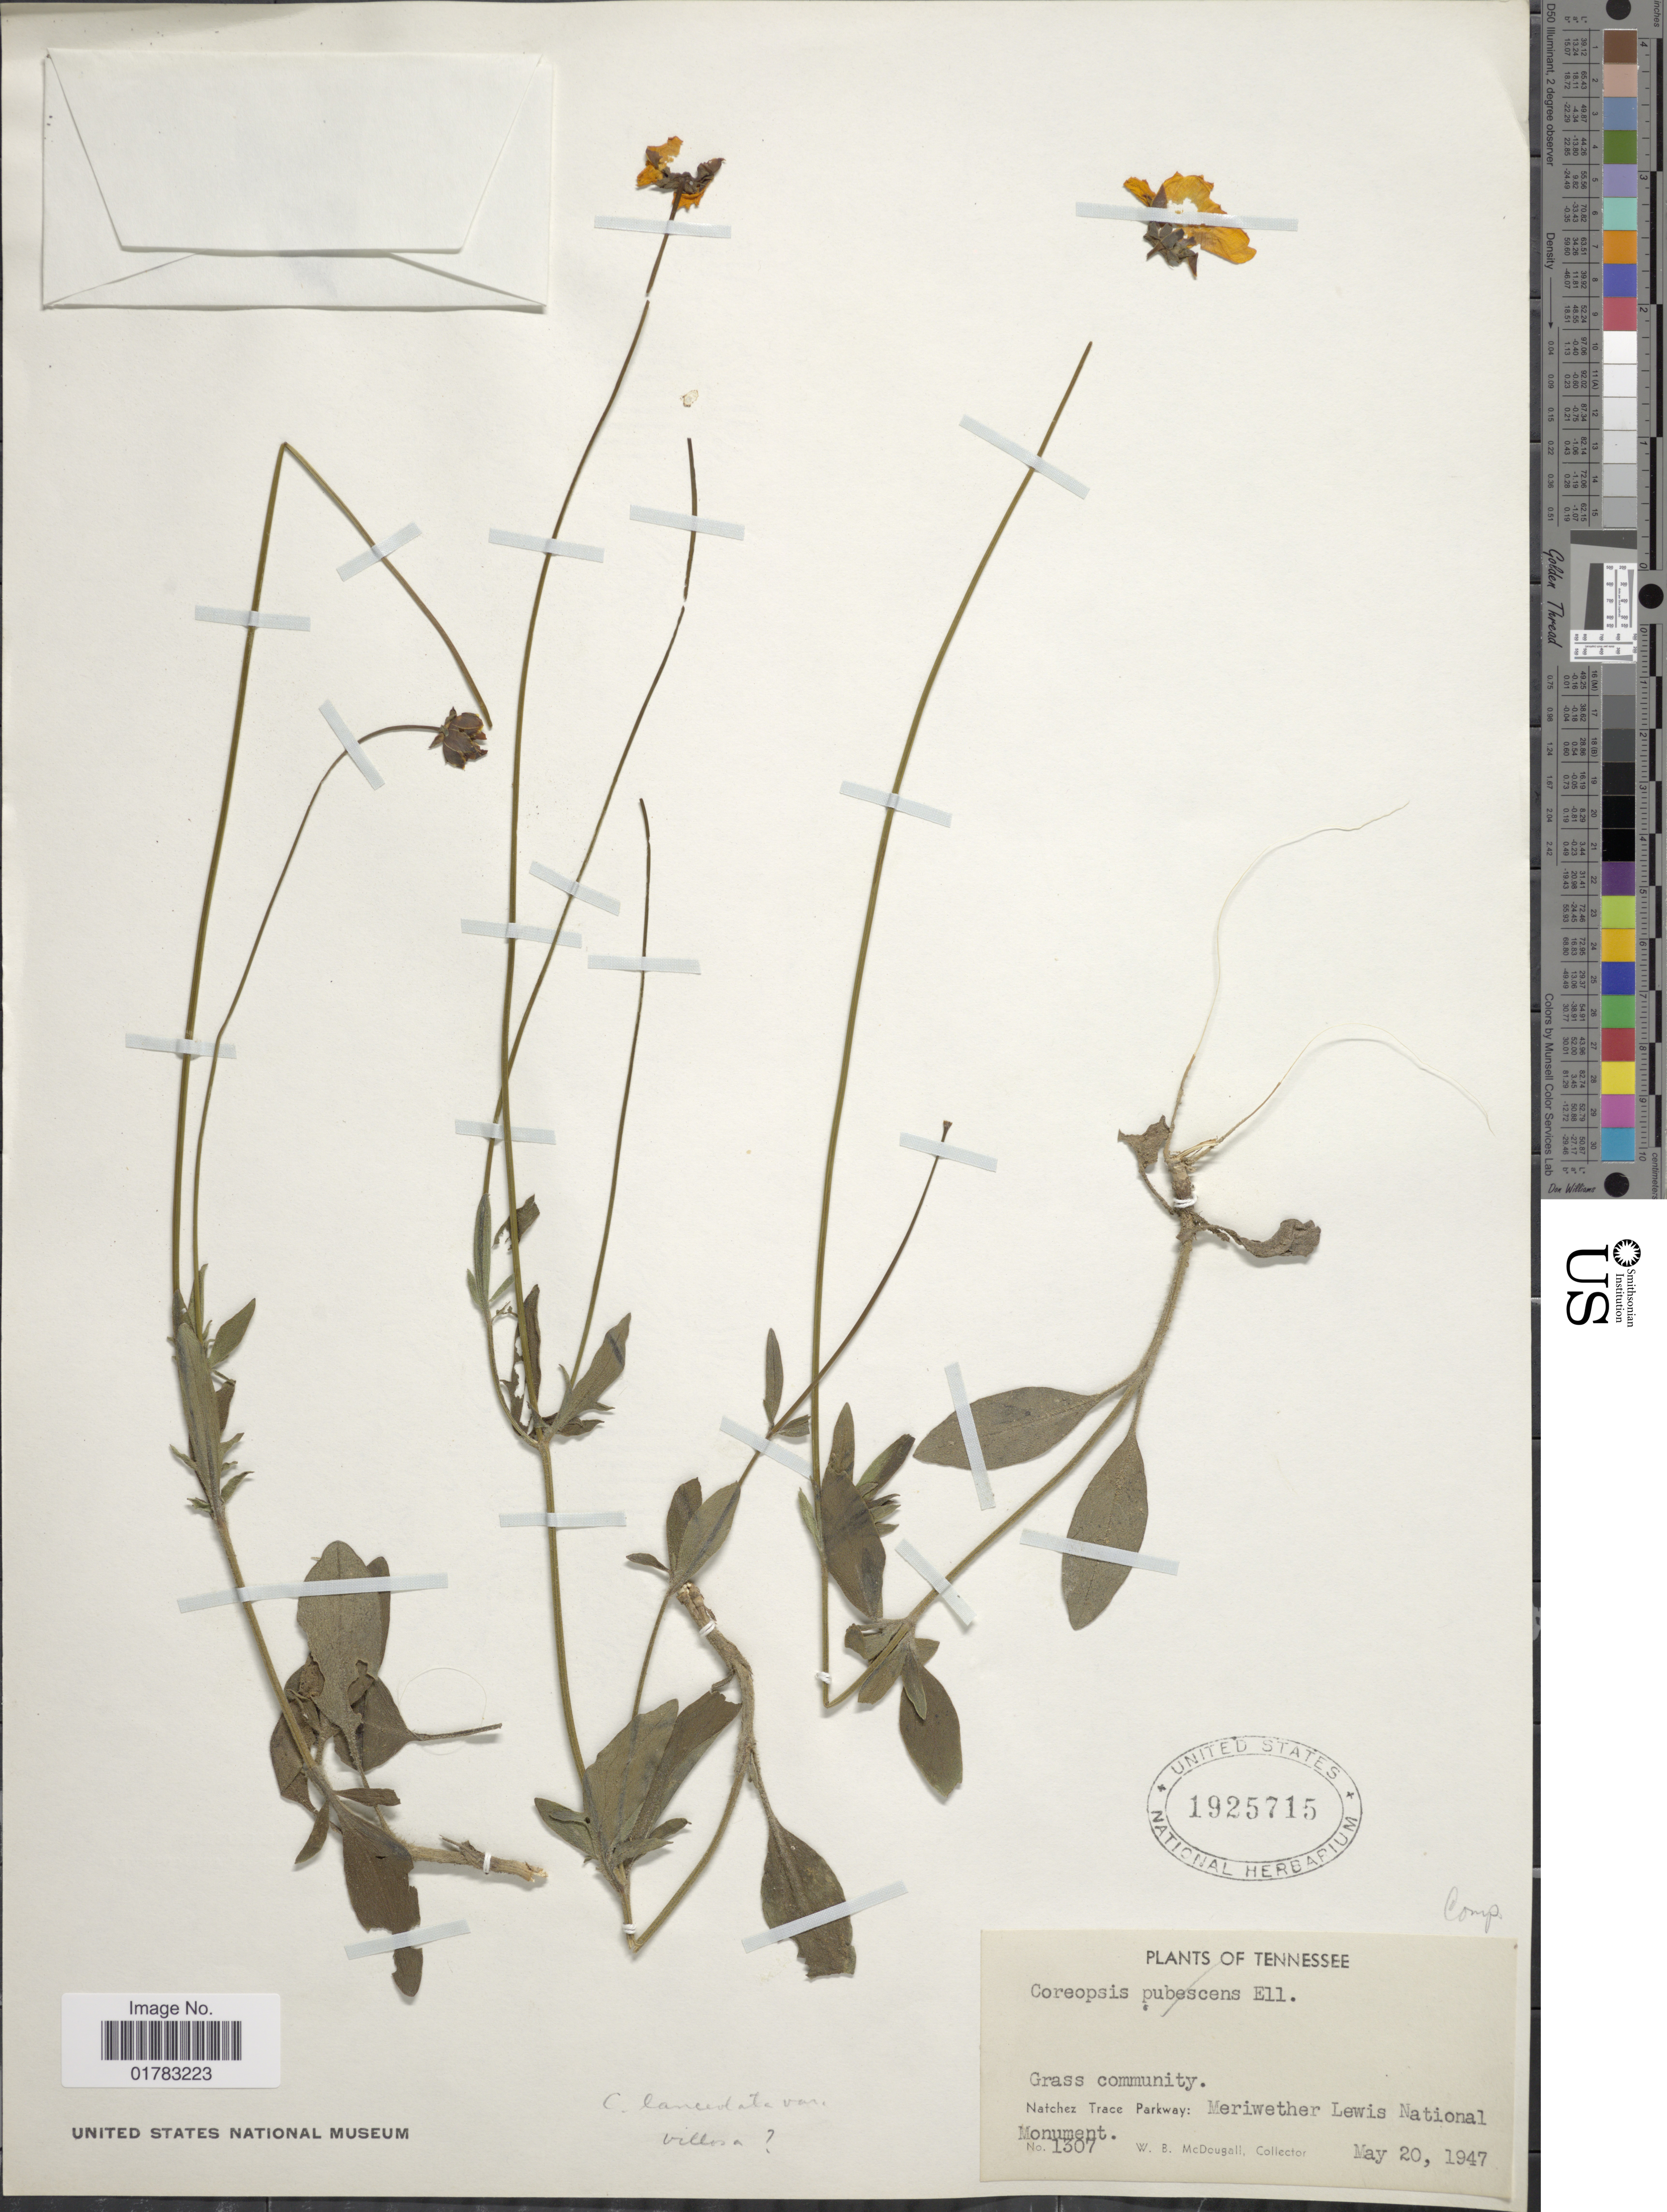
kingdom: Plantae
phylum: Tracheophyta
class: Magnoliopsida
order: Asterales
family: Asteraceae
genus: Coreopsis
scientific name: Coreopsis pubescens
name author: Elliott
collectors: W. B. McDougall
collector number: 1307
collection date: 1947-05-20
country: United States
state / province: Tennessee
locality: Natchez Trace Parkway: Meriwether Lewis National Monumemt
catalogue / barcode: US 1925715